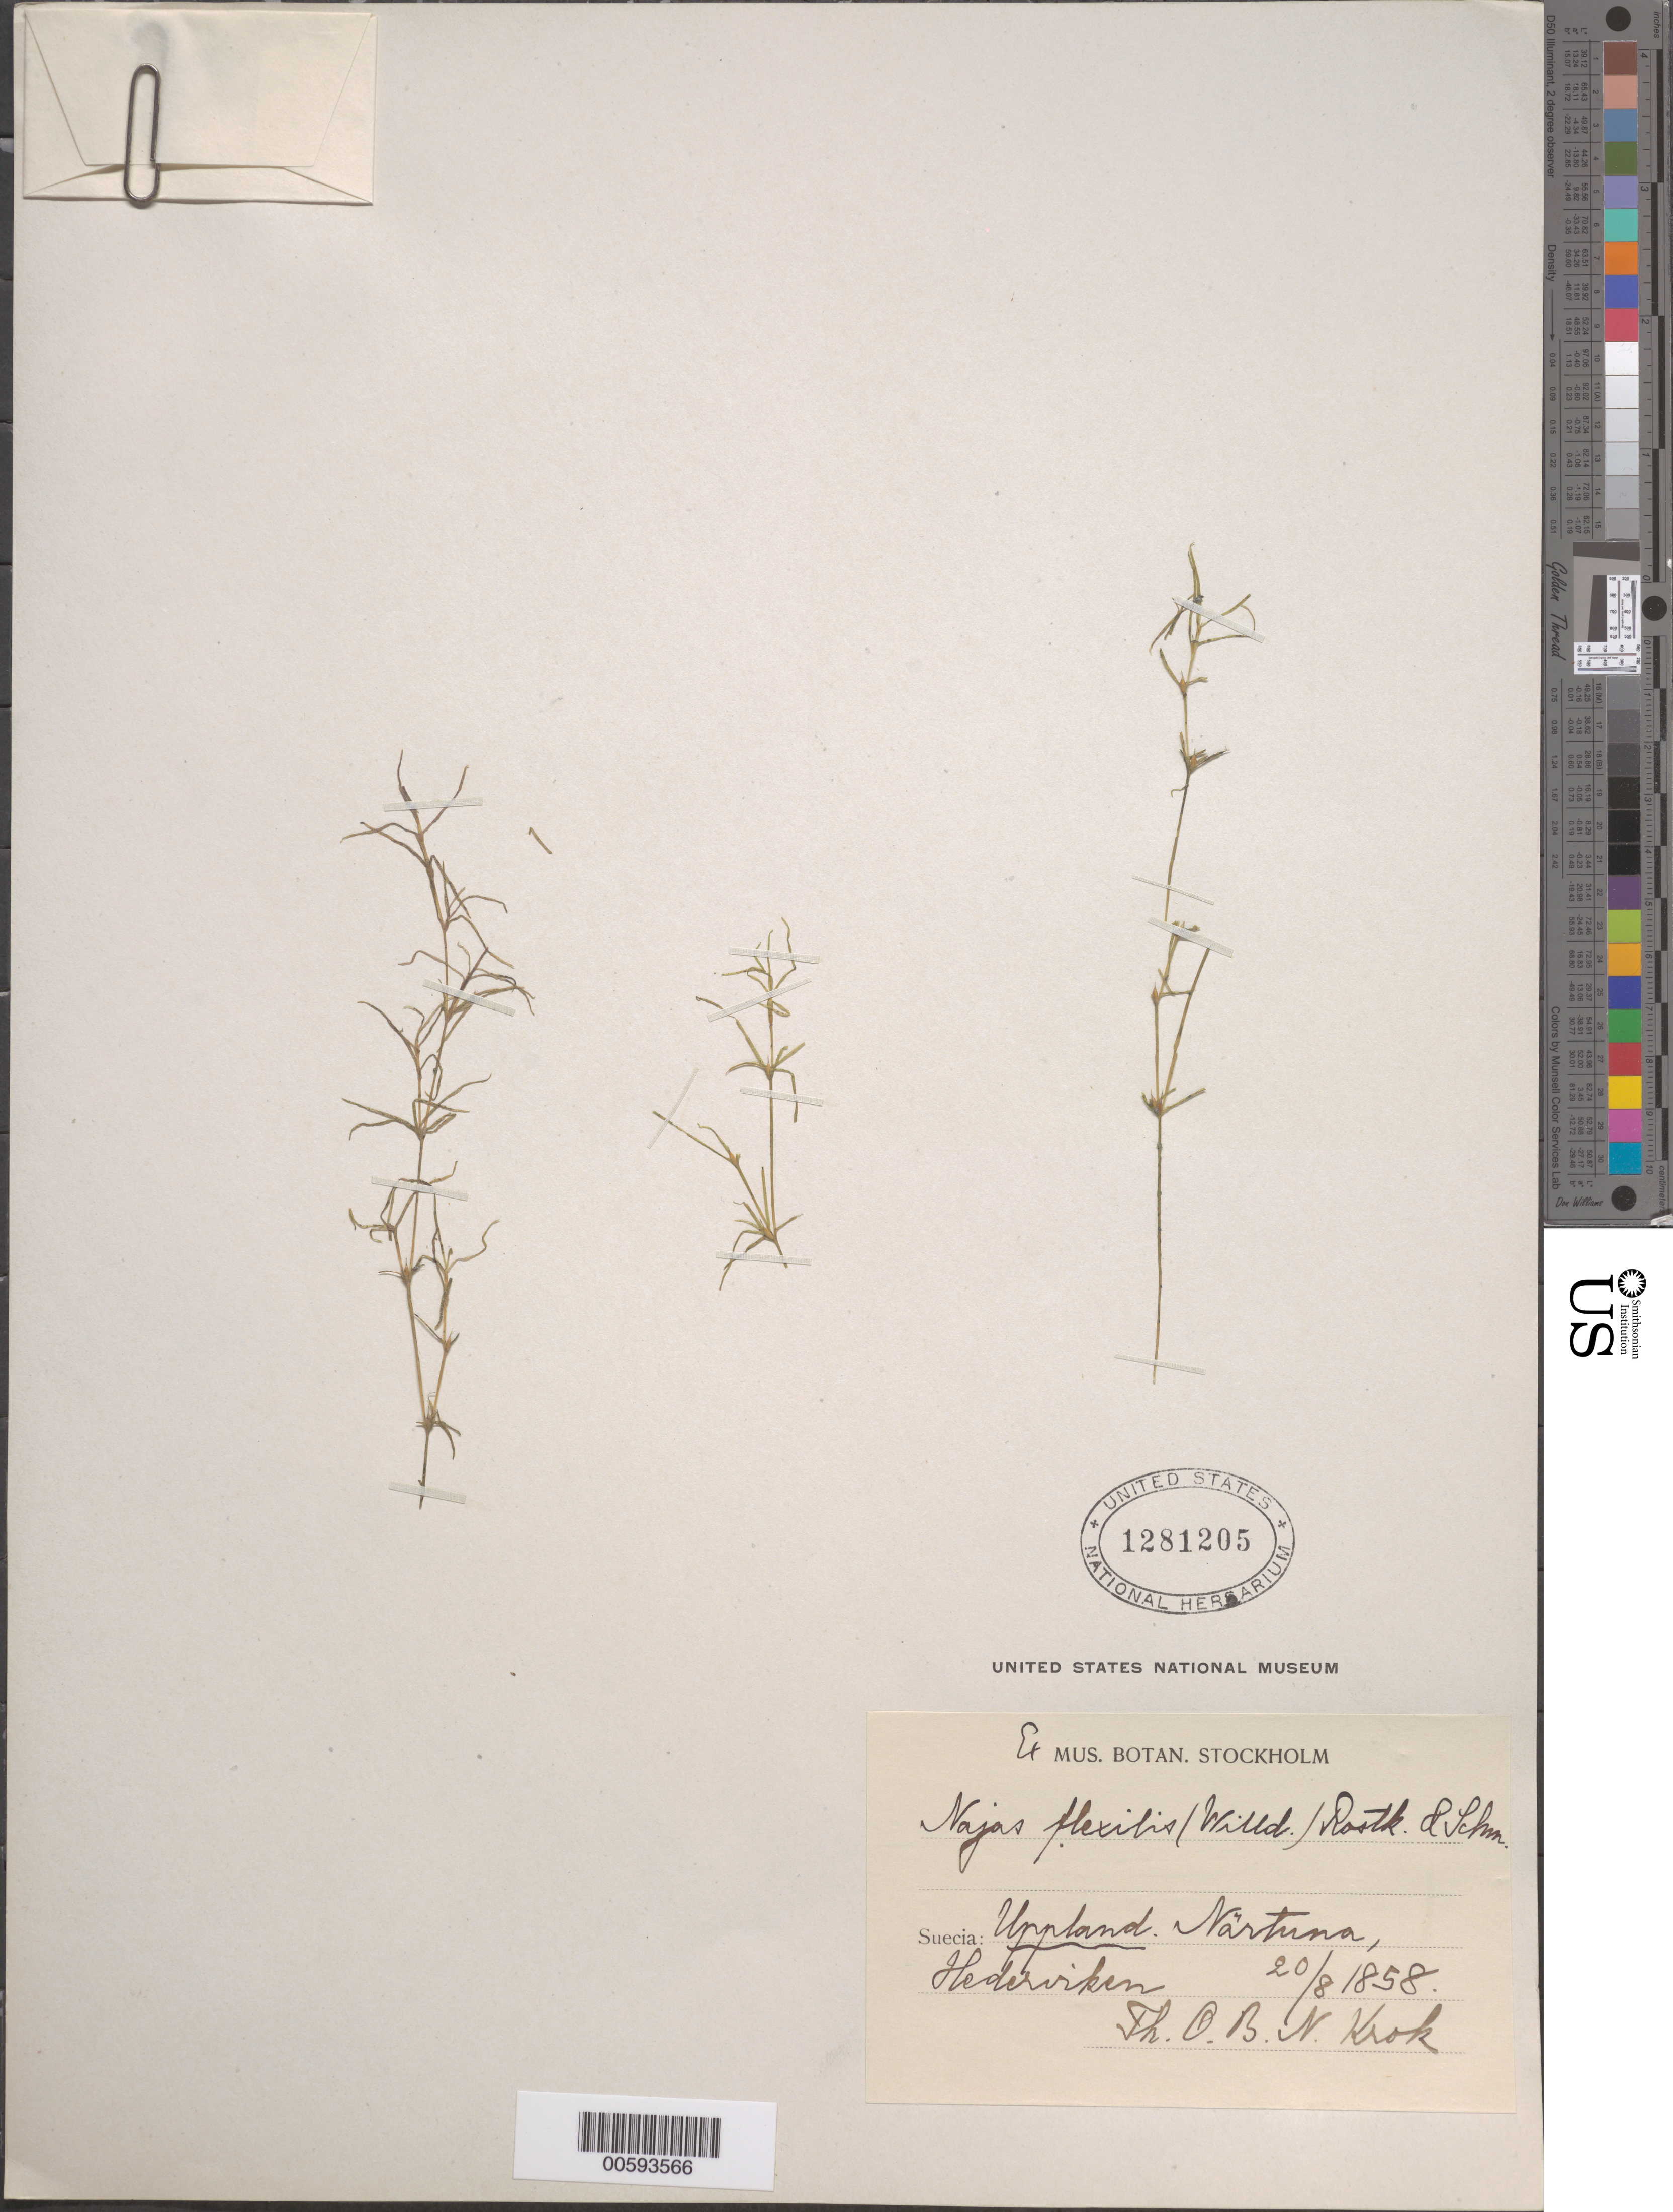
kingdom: Plantae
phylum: Tracheophyta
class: Liliopsida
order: Alismatales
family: Hydrocharitaceae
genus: Najas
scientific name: Najas flexilis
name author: (Willd.) Rostk. & Schmidt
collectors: T. Krok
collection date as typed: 20 Aug 1858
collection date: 1858-08-20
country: Sweden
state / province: Stockholm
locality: Nartuna, Hederviken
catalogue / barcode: US 1281205